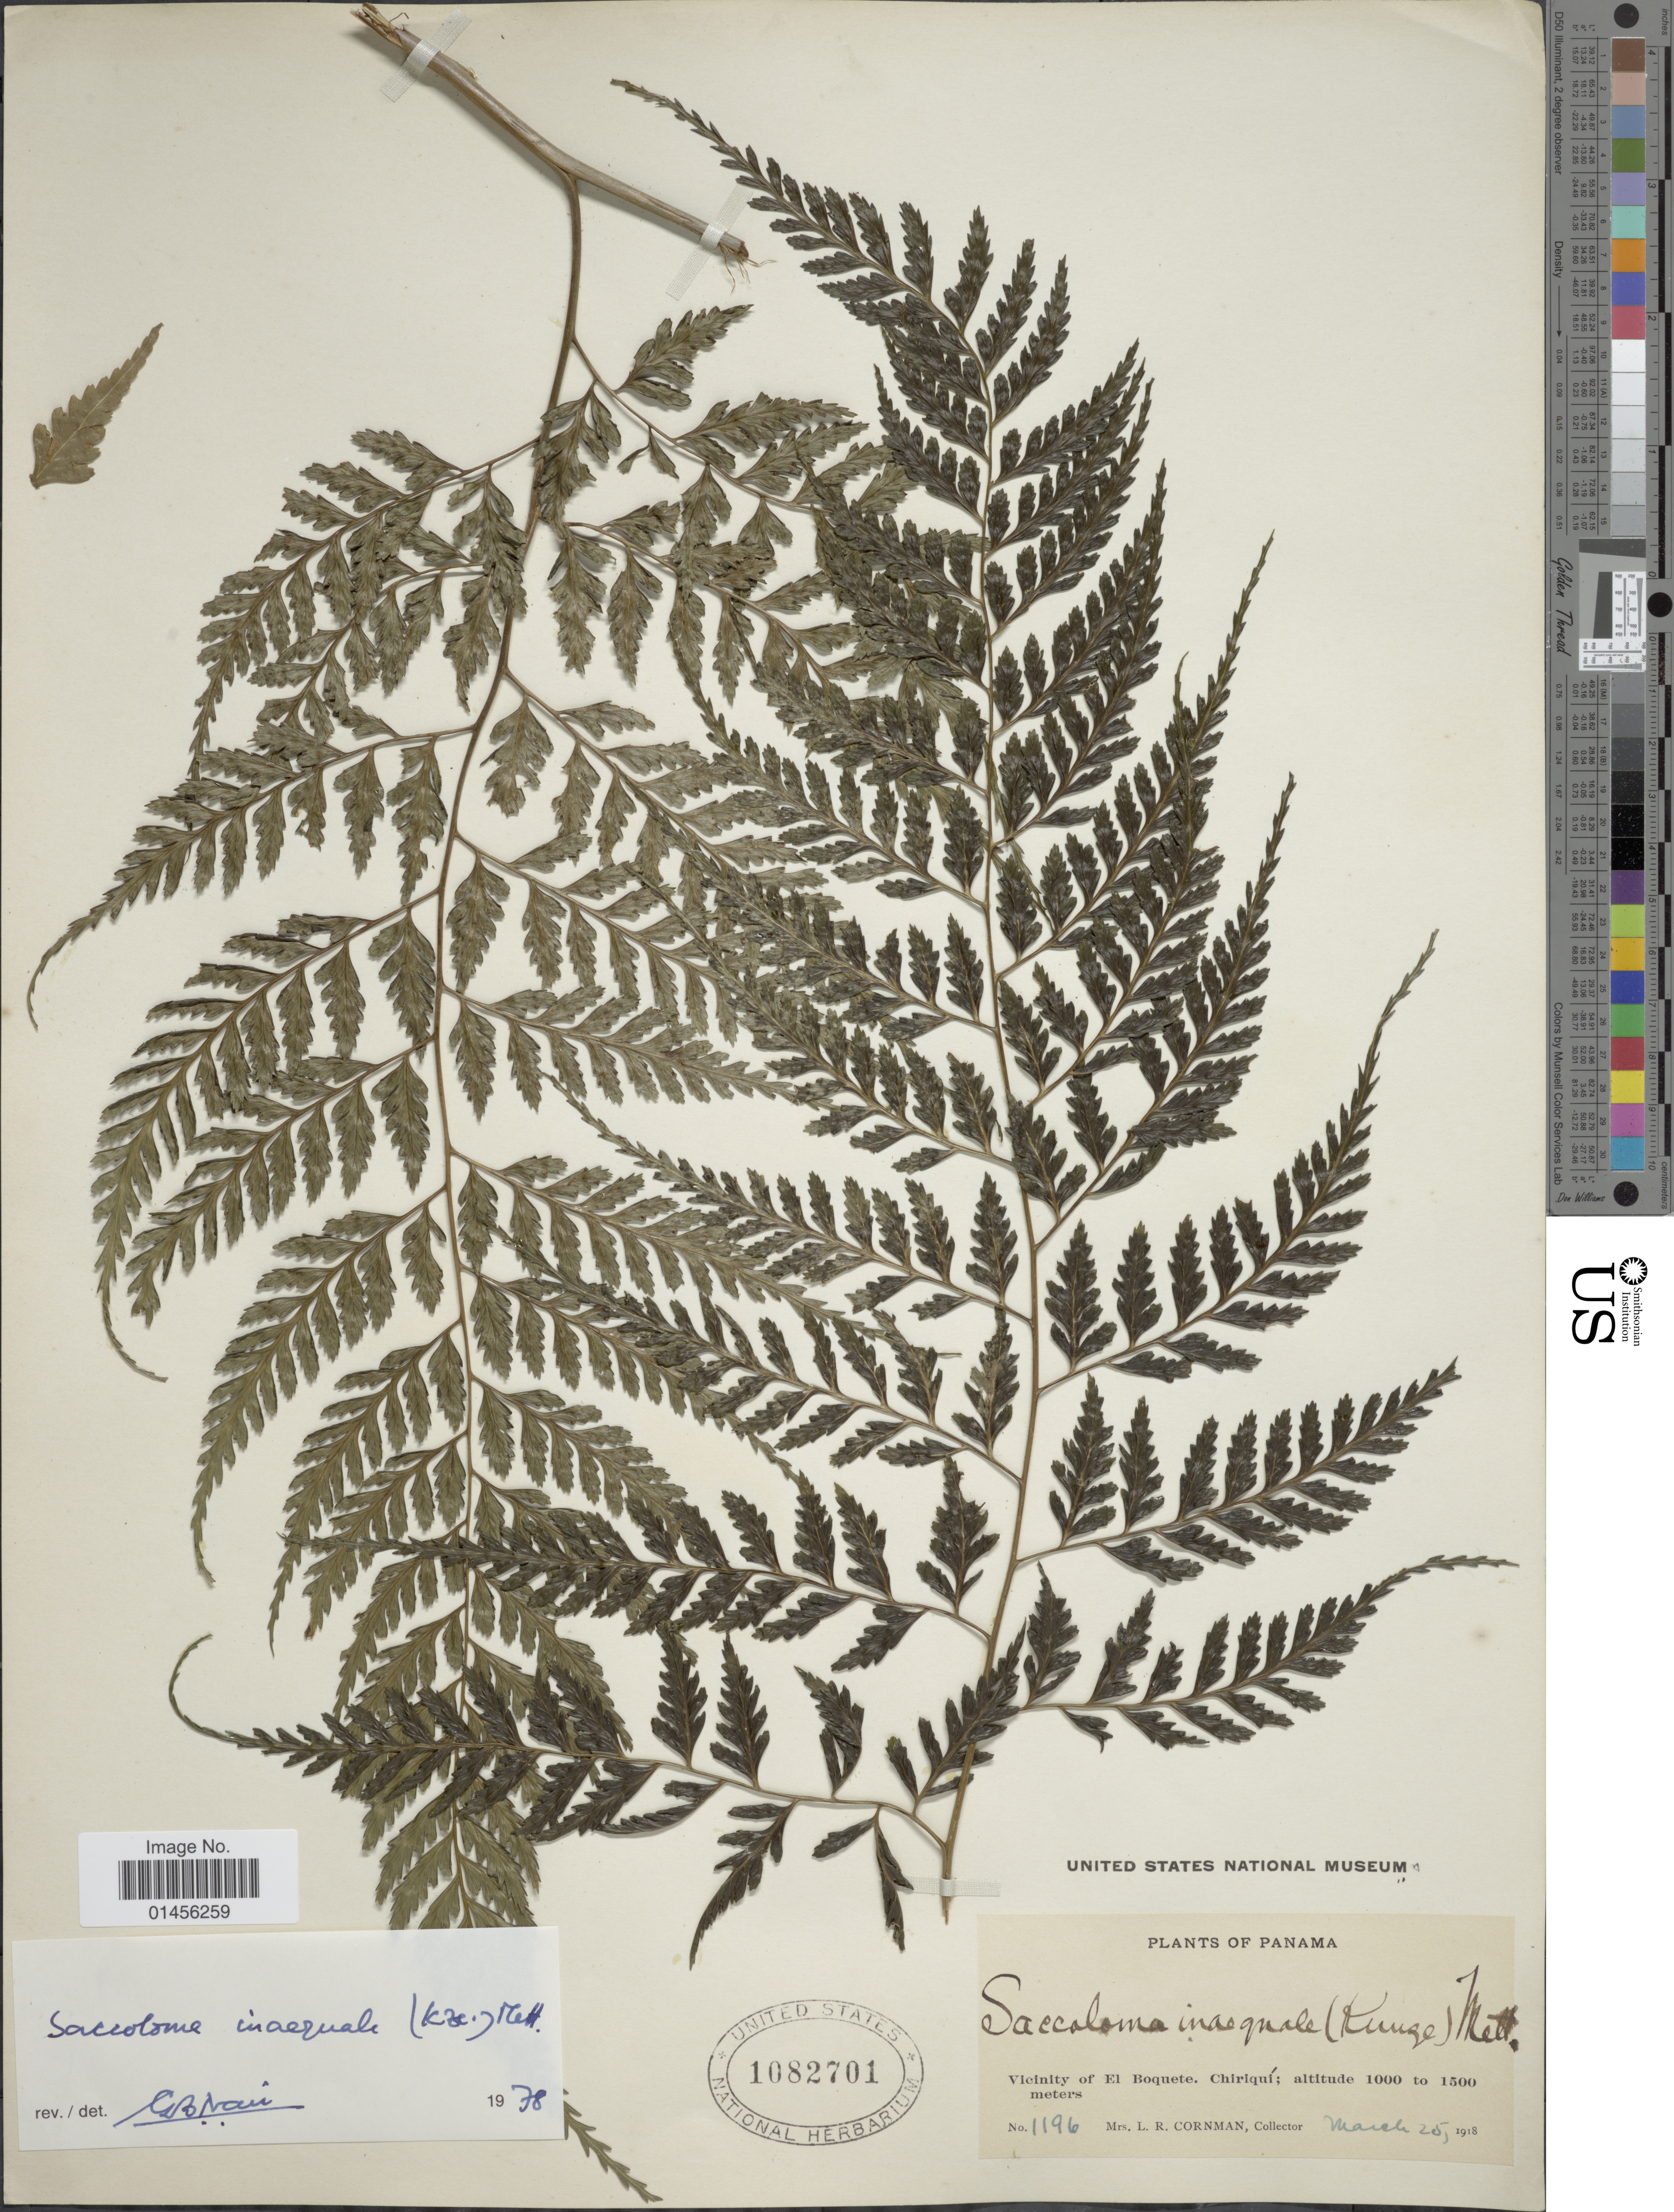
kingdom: Plantae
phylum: Tracheophyta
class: Polypodiopsida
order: Polypodiales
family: Saccolomataceae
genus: Saccoloma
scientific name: Saccoloma inaequale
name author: (Kunze) Mett.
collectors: L. Cornman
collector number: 1196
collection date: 1918-03-25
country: Panama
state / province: Chiriqui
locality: Vicinity of EL Boquete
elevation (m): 1000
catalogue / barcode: US 1082701